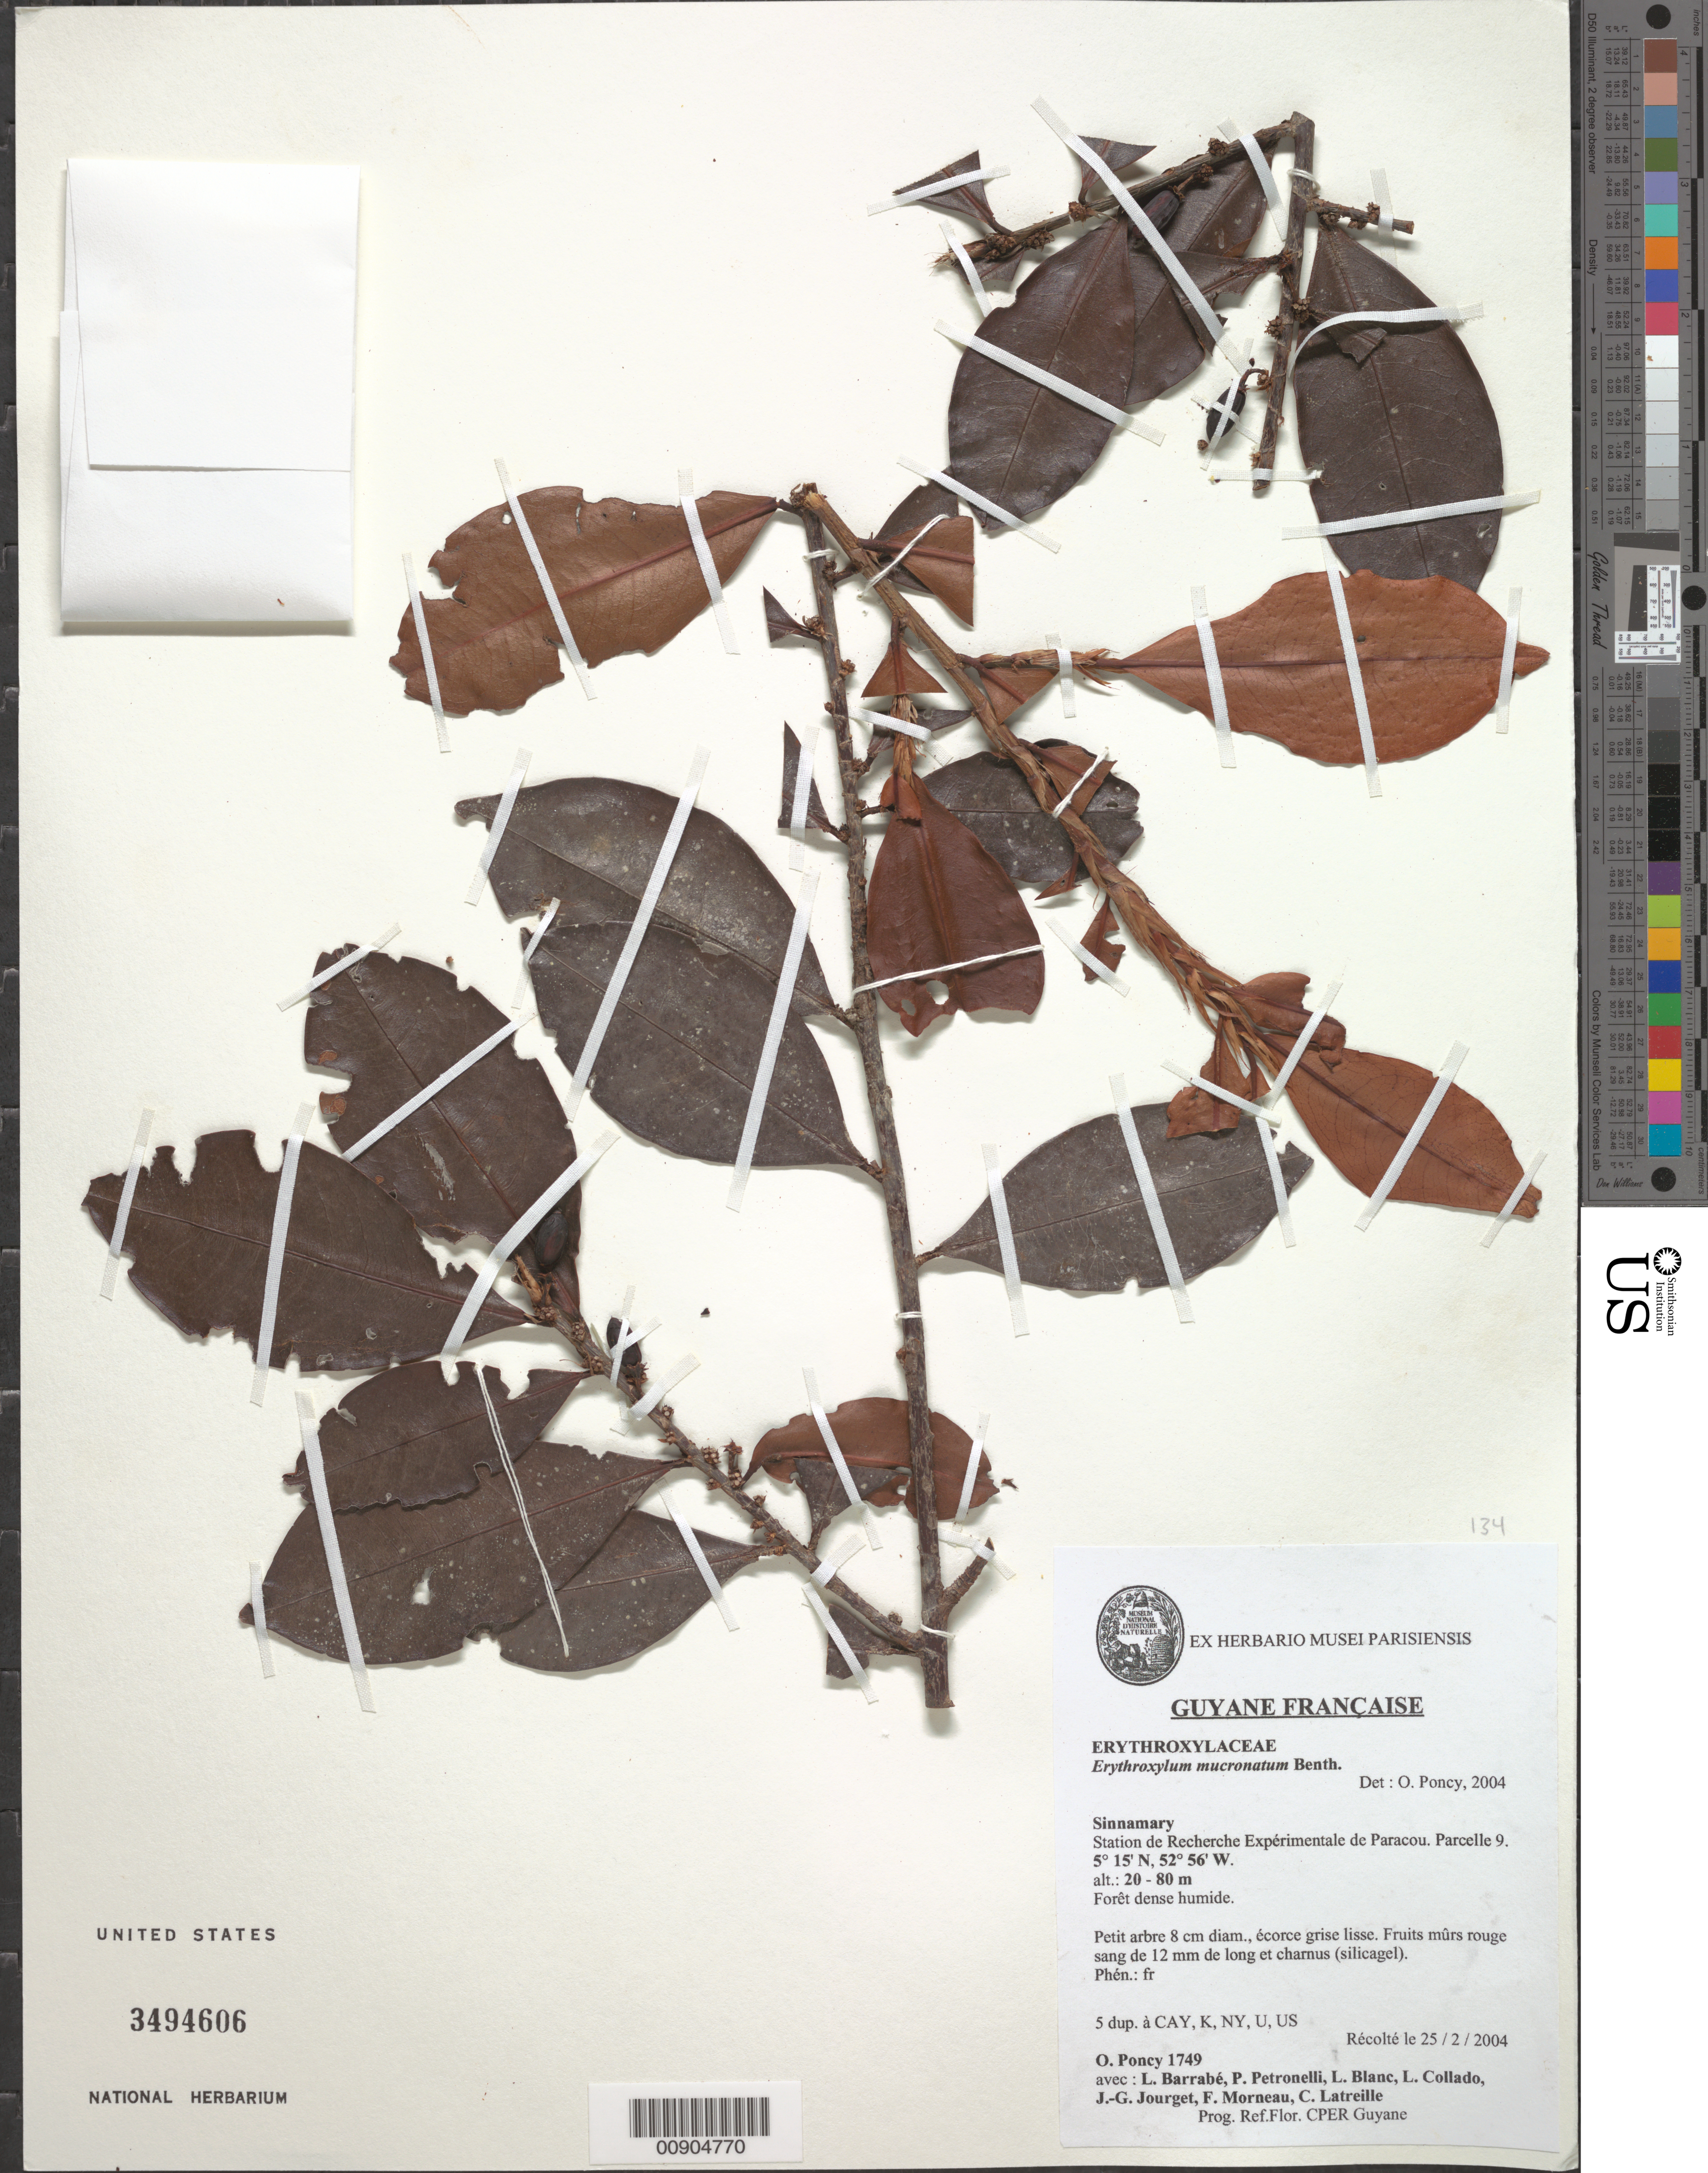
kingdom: Plantae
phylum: Tracheophyta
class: Magnoliopsida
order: Malpighiales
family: Erythroxylaceae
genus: Erythroxylum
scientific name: Erythroxylum mucronatum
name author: Benth.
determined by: Poncy, O.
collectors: O. Poncy, L. Barrabé, P. Petronelli, L. Blanc, L. Collado, J. Jourget, F. Morneau & C. Lateille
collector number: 1749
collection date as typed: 25-Feb-04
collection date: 2004-02-25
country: French Guiana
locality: Sinnamary, Station de Recherche Expérimental de Paracou. Parcelle 9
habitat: Forêt dense humide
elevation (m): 20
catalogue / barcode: US 3494606